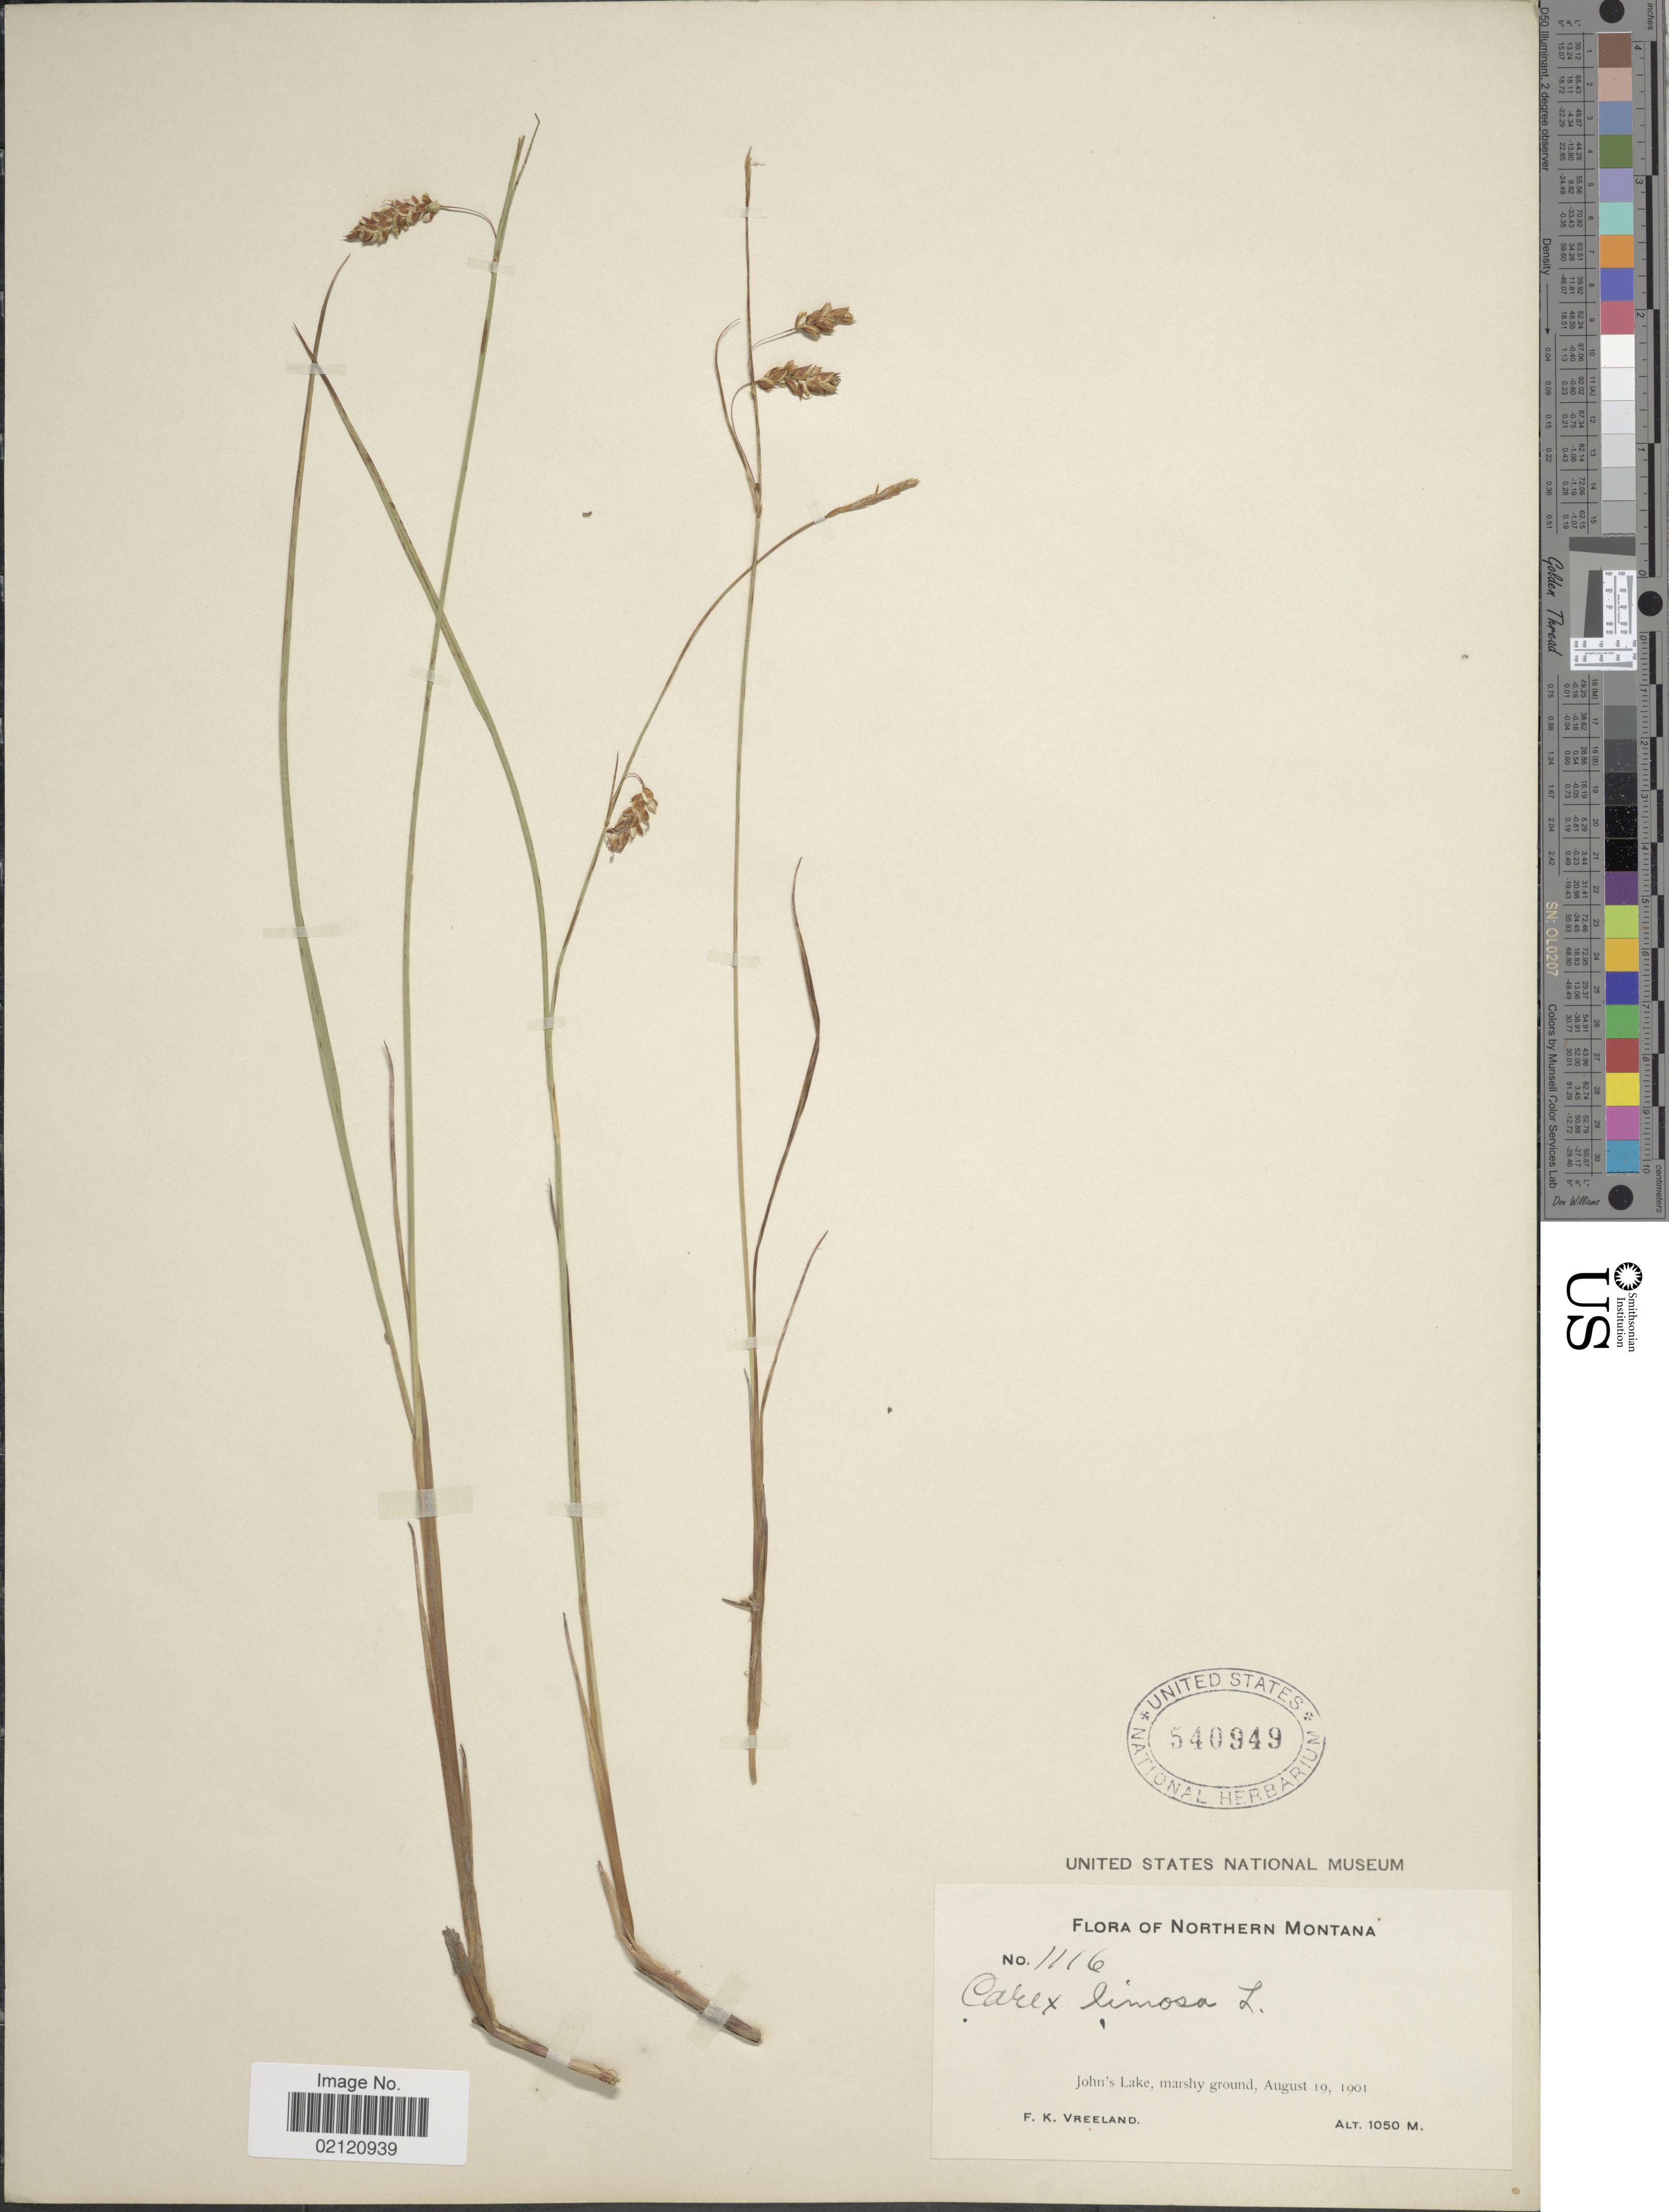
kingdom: Plantae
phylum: Tracheophyta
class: Liliopsida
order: Poales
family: Cyperaceae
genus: Carex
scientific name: Carex limosa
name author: L.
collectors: F. Vreeland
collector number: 1116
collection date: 1901-08-19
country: United States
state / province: Montana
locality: Northern Montana, John's Lake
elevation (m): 1050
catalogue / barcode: US 540949